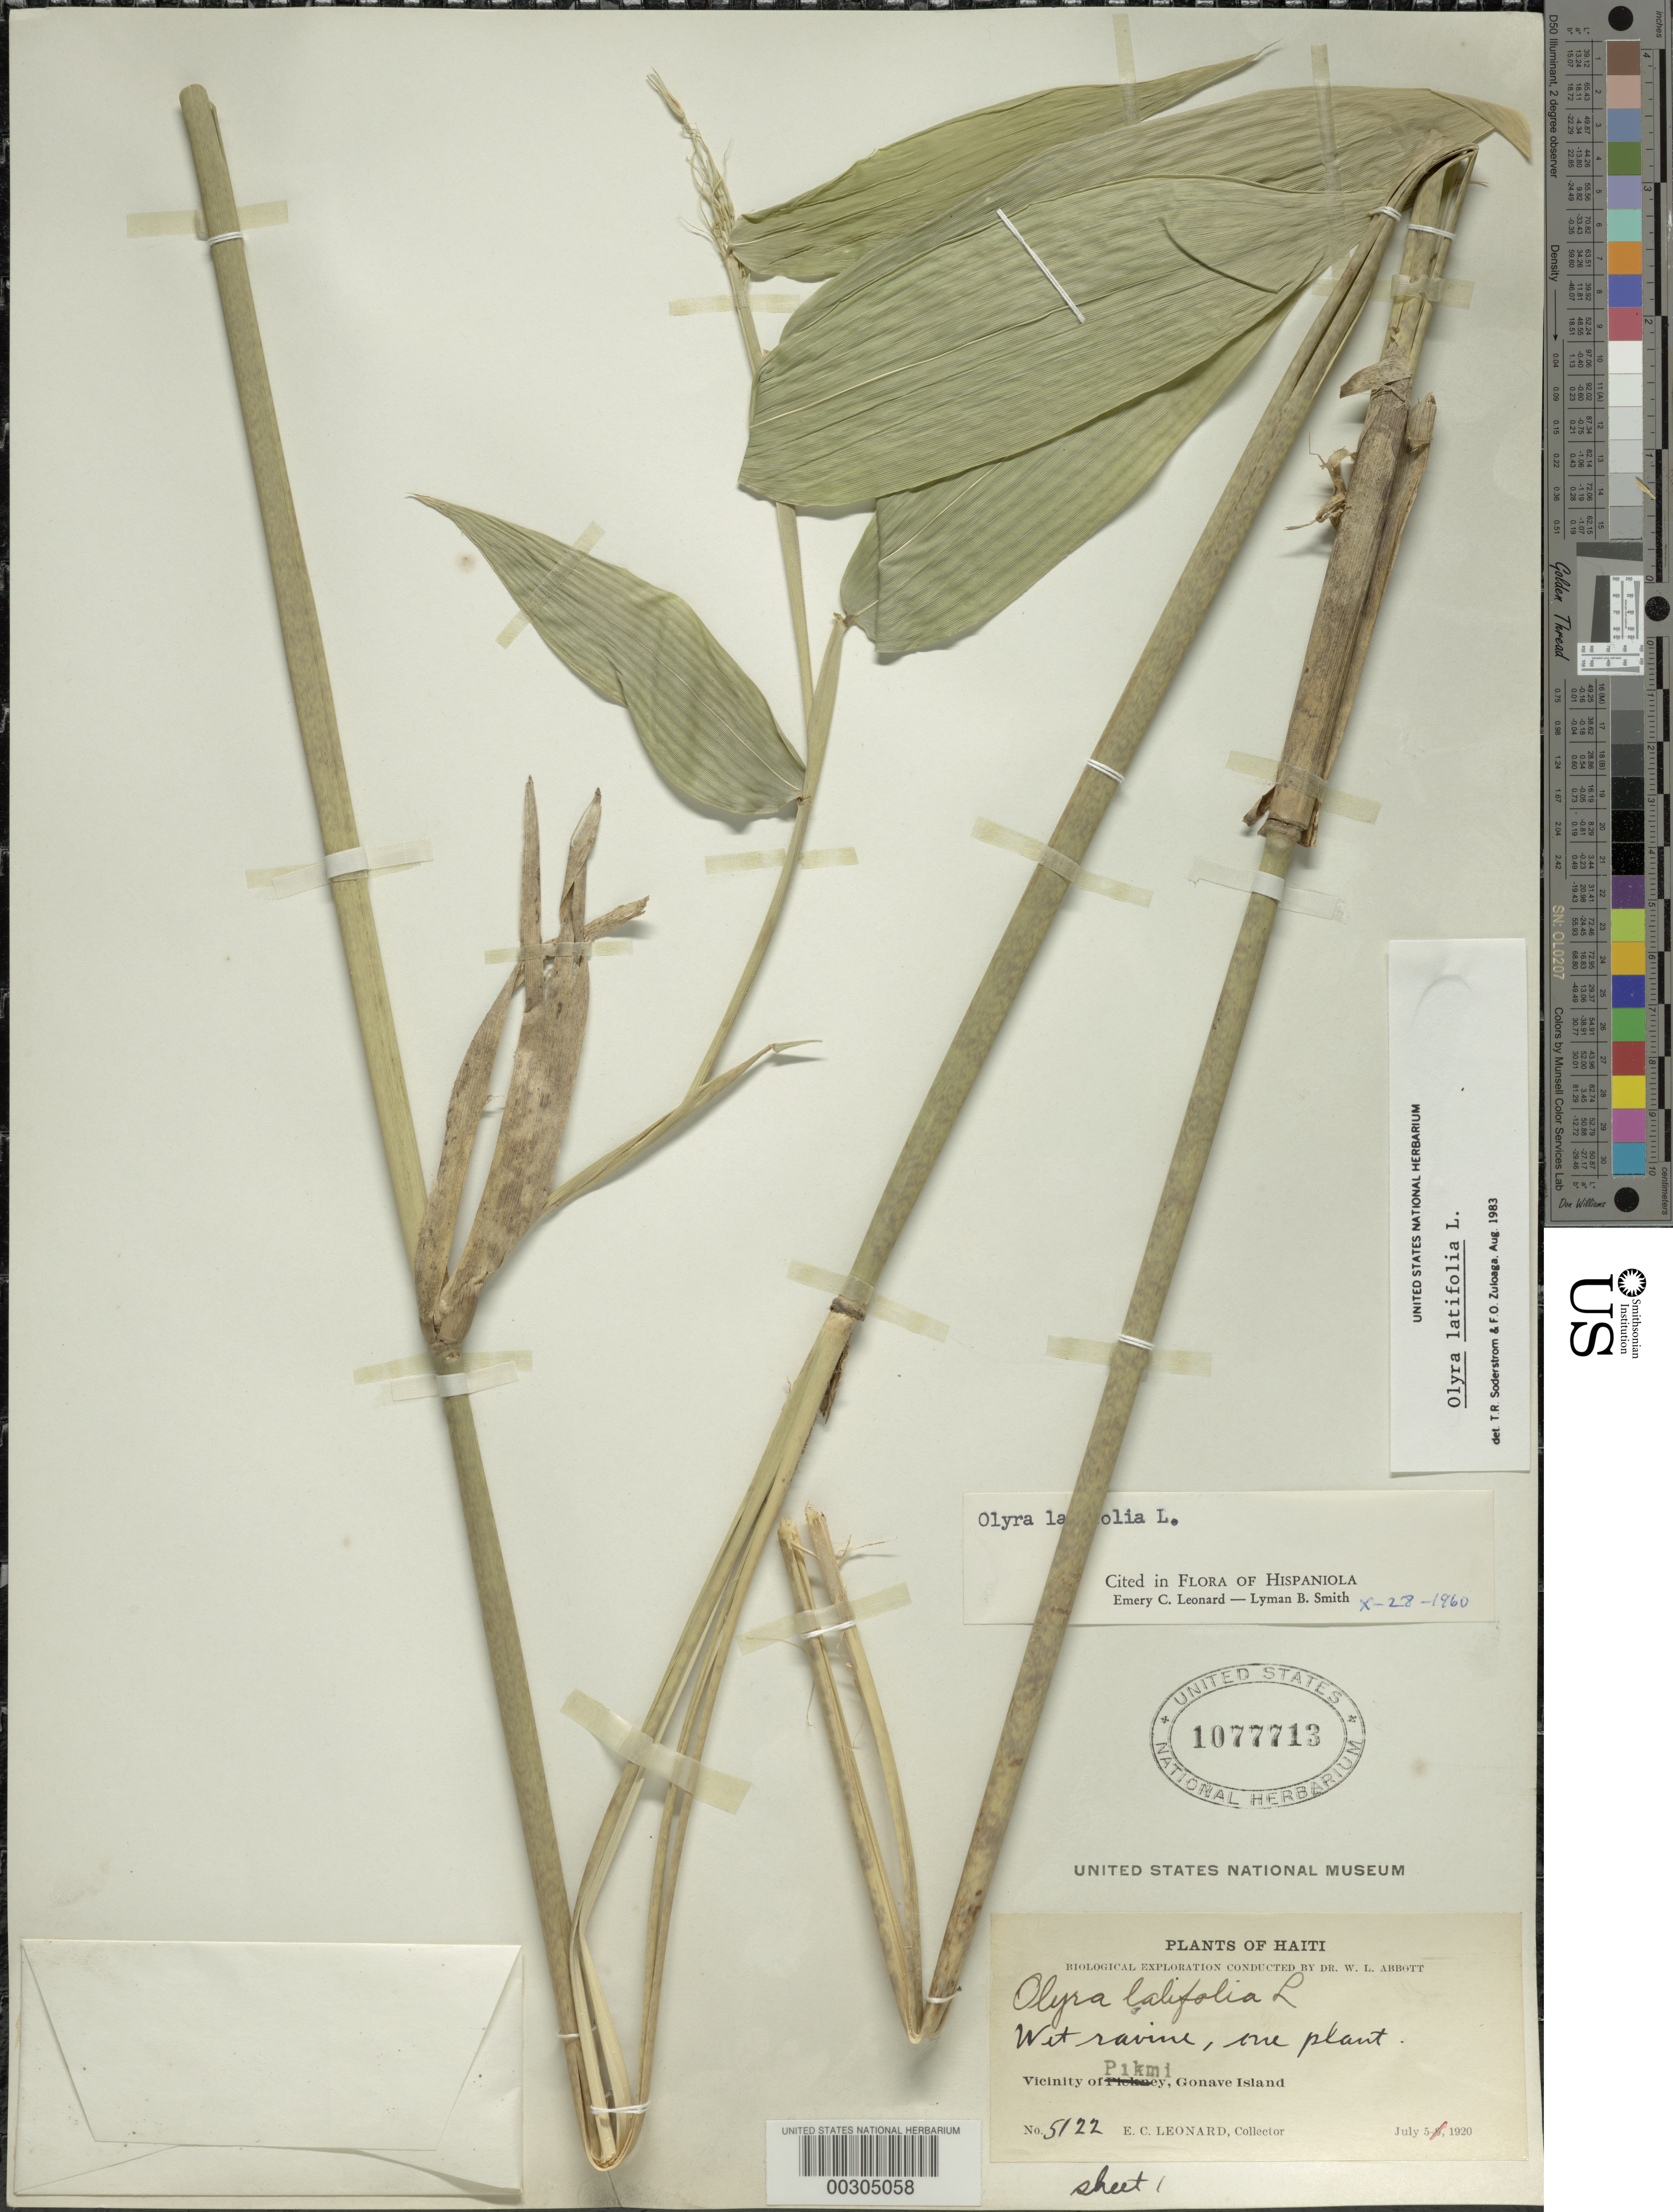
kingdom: Plantae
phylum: Tracheophyta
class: Liliopsida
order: Poales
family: Poaceae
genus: Olyra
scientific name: Olyra latifolia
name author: L.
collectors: E. C. Leonard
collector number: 5122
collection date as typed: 05 Jul 1920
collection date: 1920-07-05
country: Haiti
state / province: Ouest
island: Gonave Island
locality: Pikmi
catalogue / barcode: US 1077713